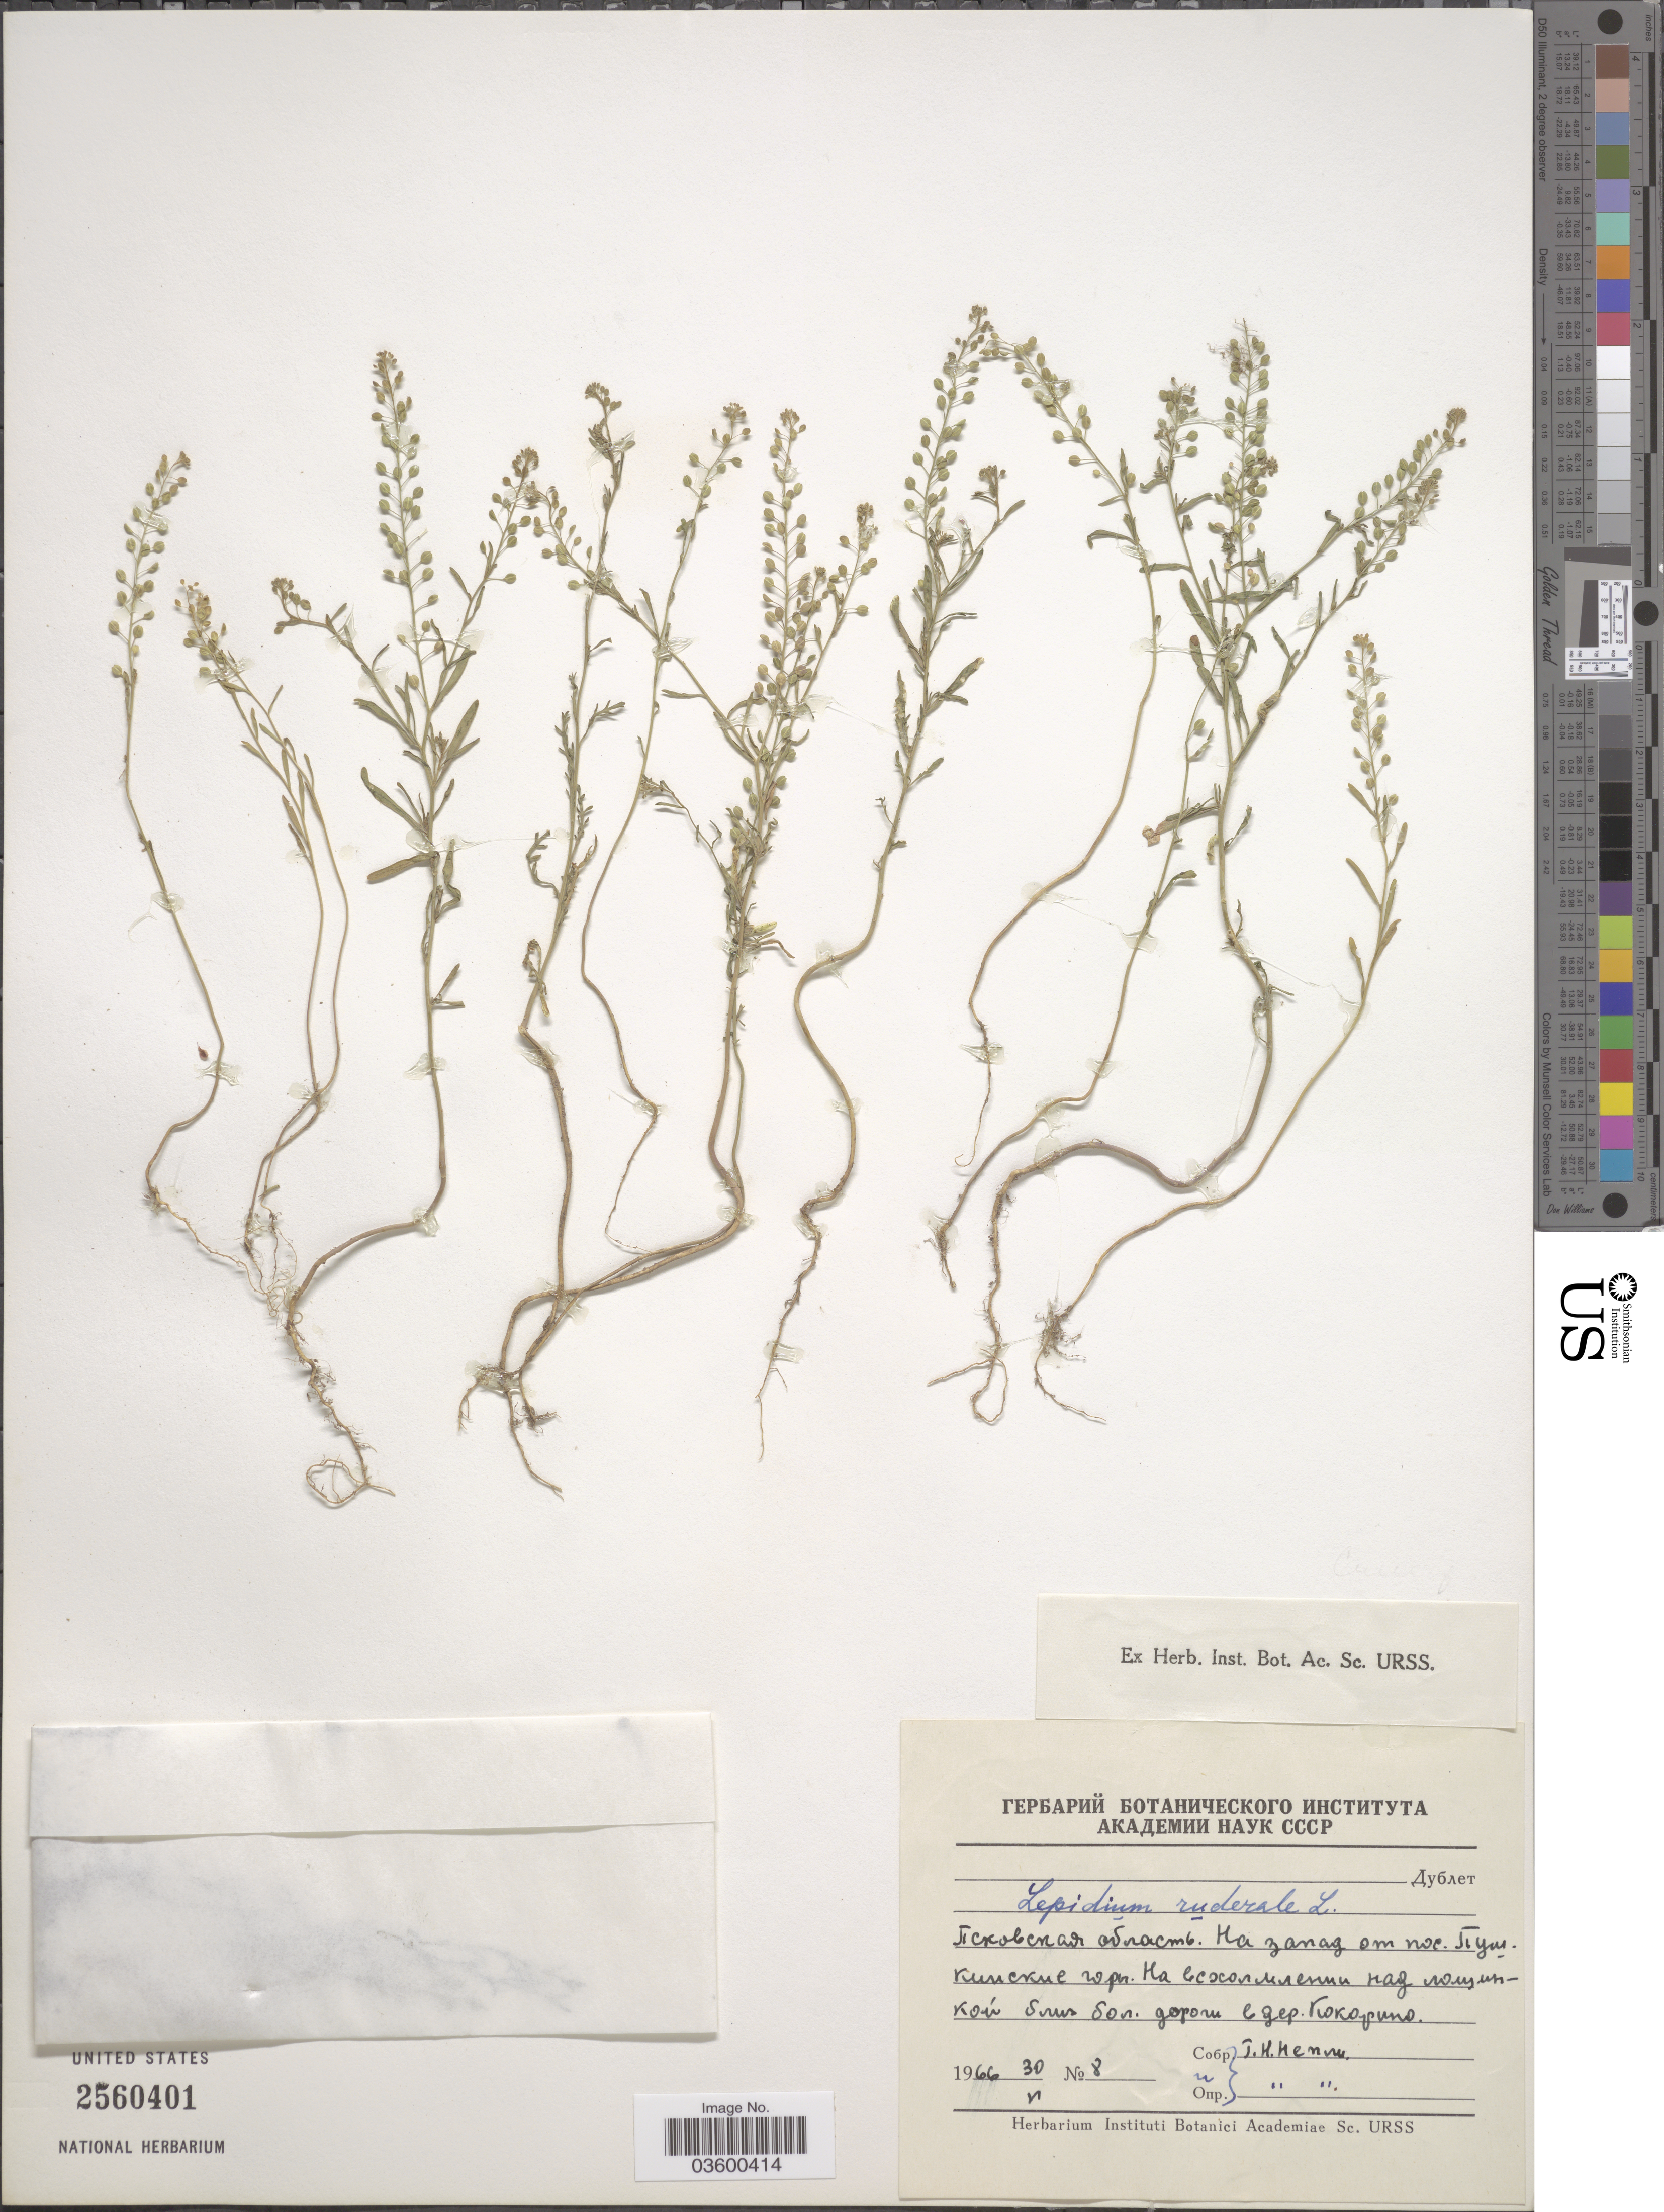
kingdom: Plantae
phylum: Tracheophyta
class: Magnoliopsida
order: Brassicales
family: Brassicaceae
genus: Lepidium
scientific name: Lepidium ruderale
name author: Burm. f.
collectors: G. Nepli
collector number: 8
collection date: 1966-05-30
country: Russian Federation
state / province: Pskov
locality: W of village Pushkinskie Gory, near road to village Kokorino.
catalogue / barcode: US 2560401